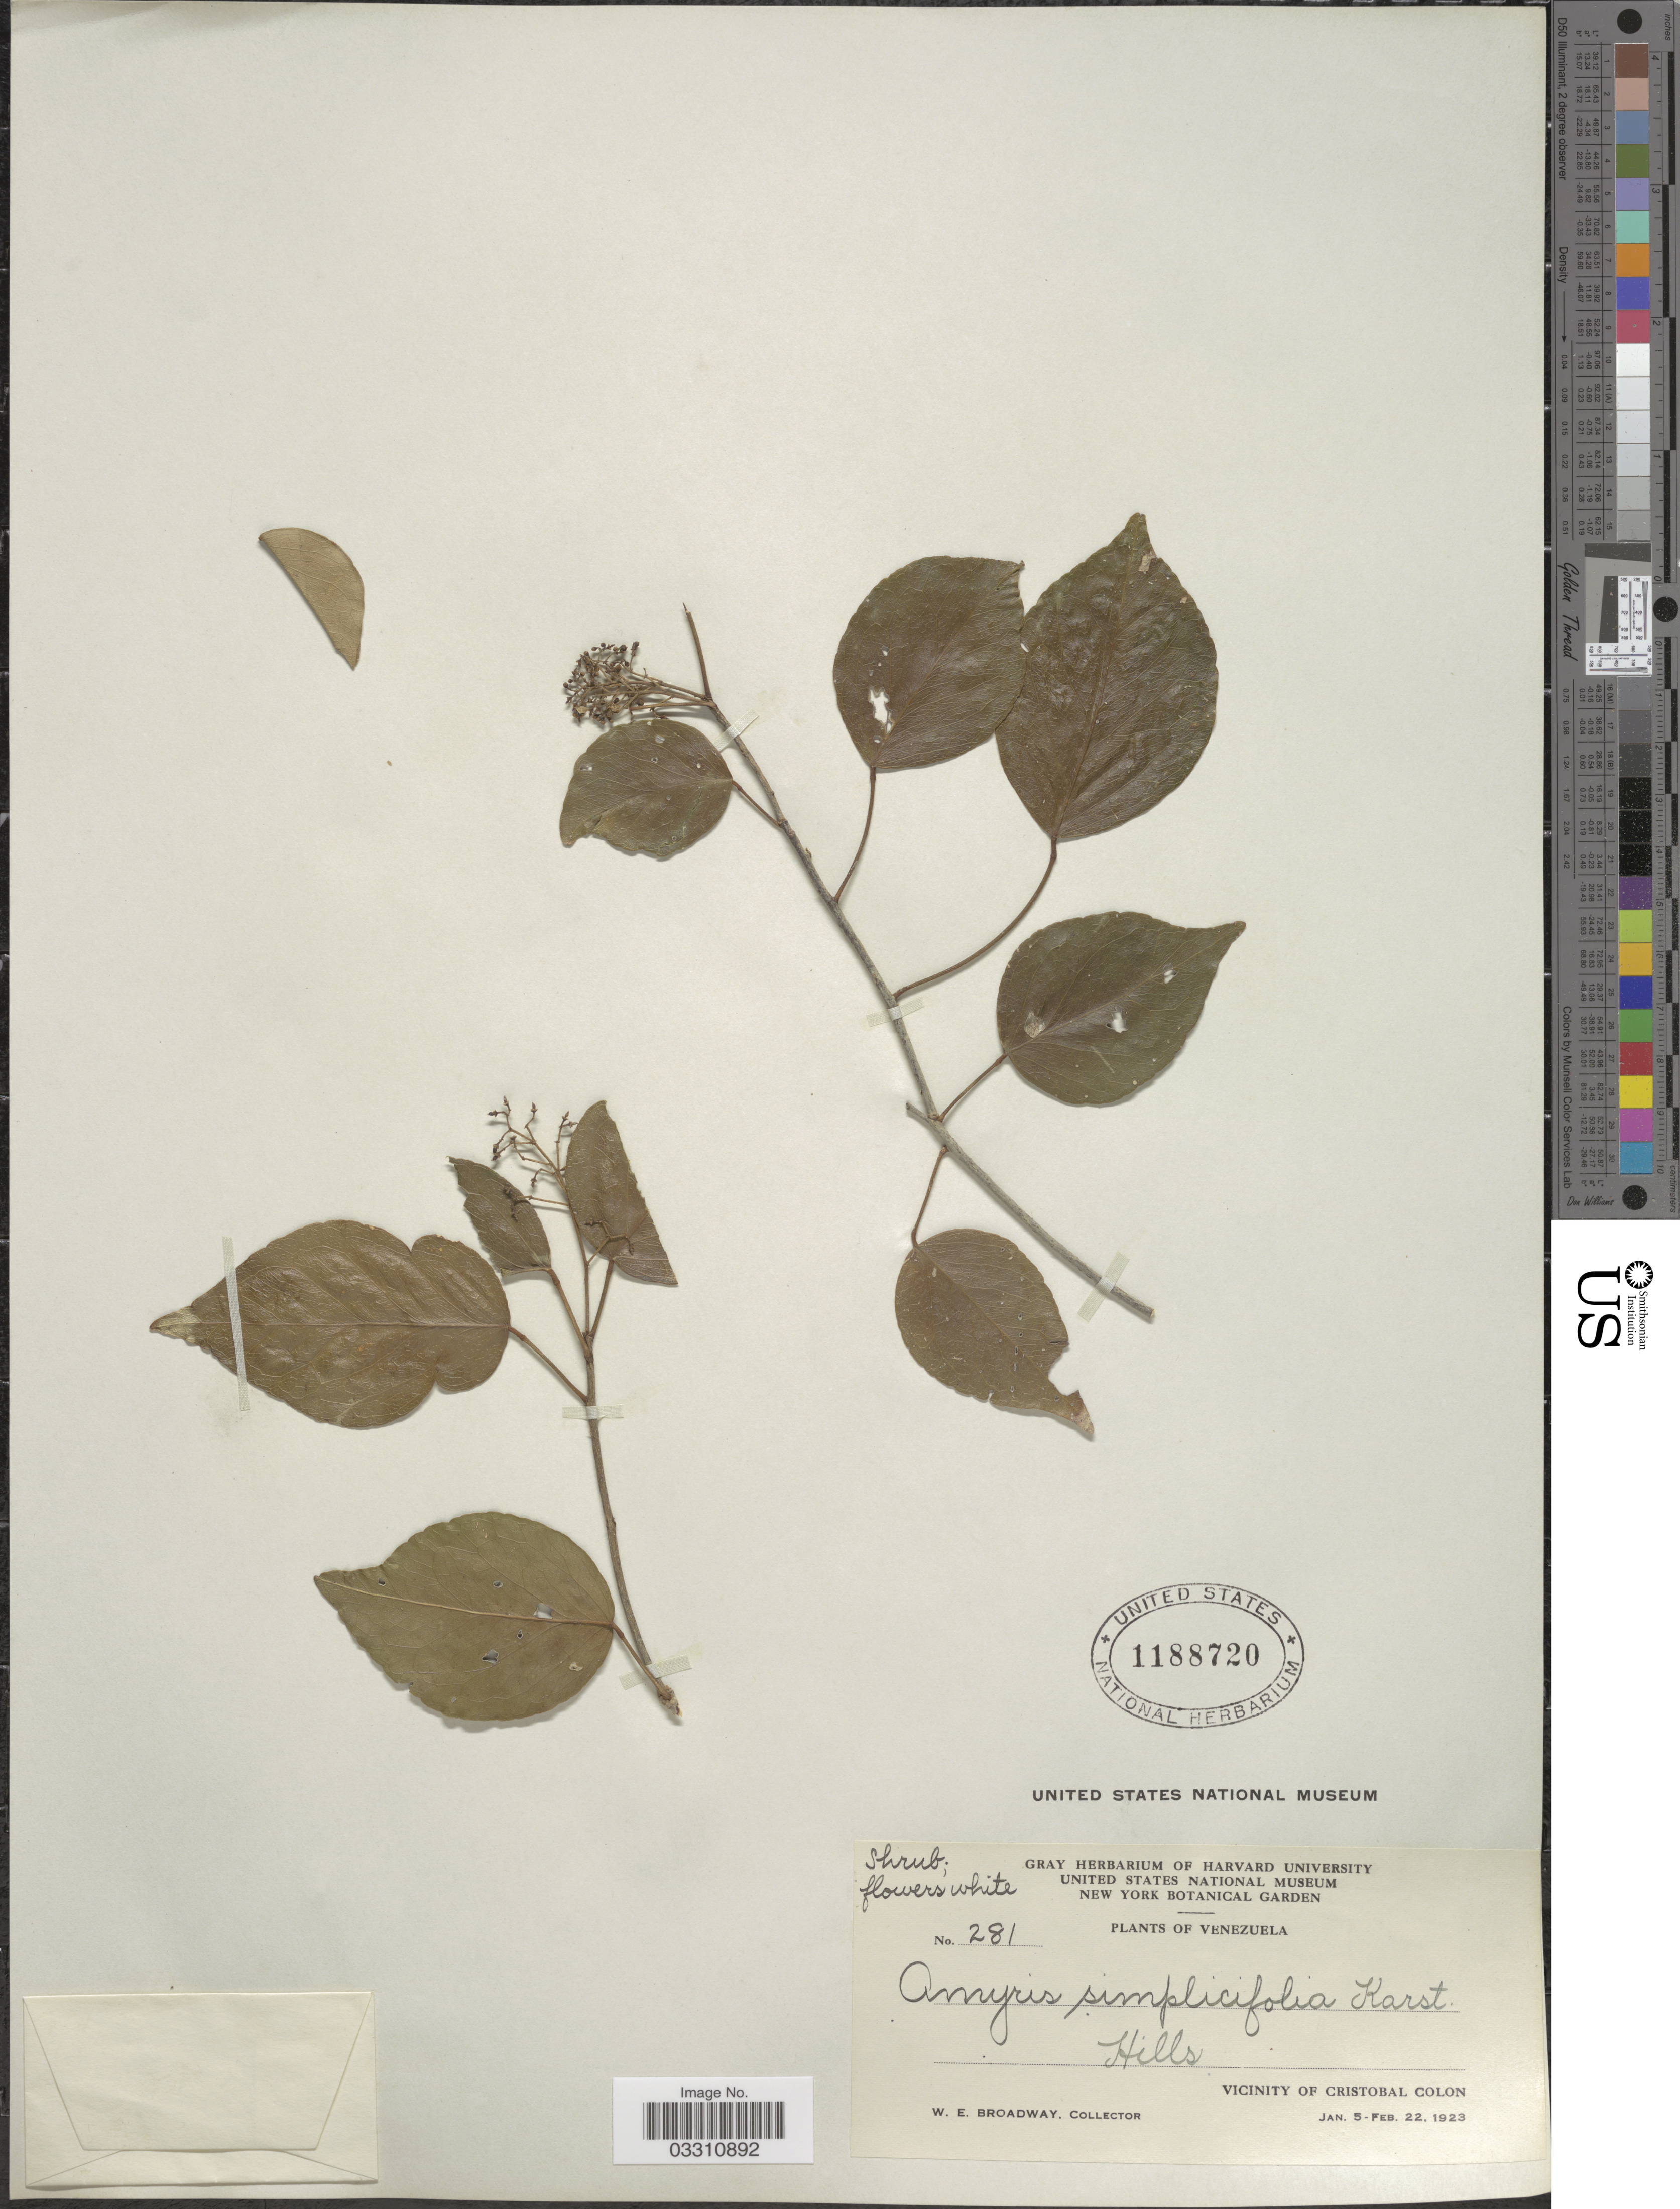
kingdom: Plantae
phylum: Tracheophyta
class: Magnoliopsida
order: Sapindales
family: Rutaceae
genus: Amyris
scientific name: Amyris ignea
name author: Steyerm.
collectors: W. E. Broadway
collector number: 281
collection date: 1923-01-05/1923-02-22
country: Venezuela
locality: Vicinity of Cristobal Colon.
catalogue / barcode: US 1188720